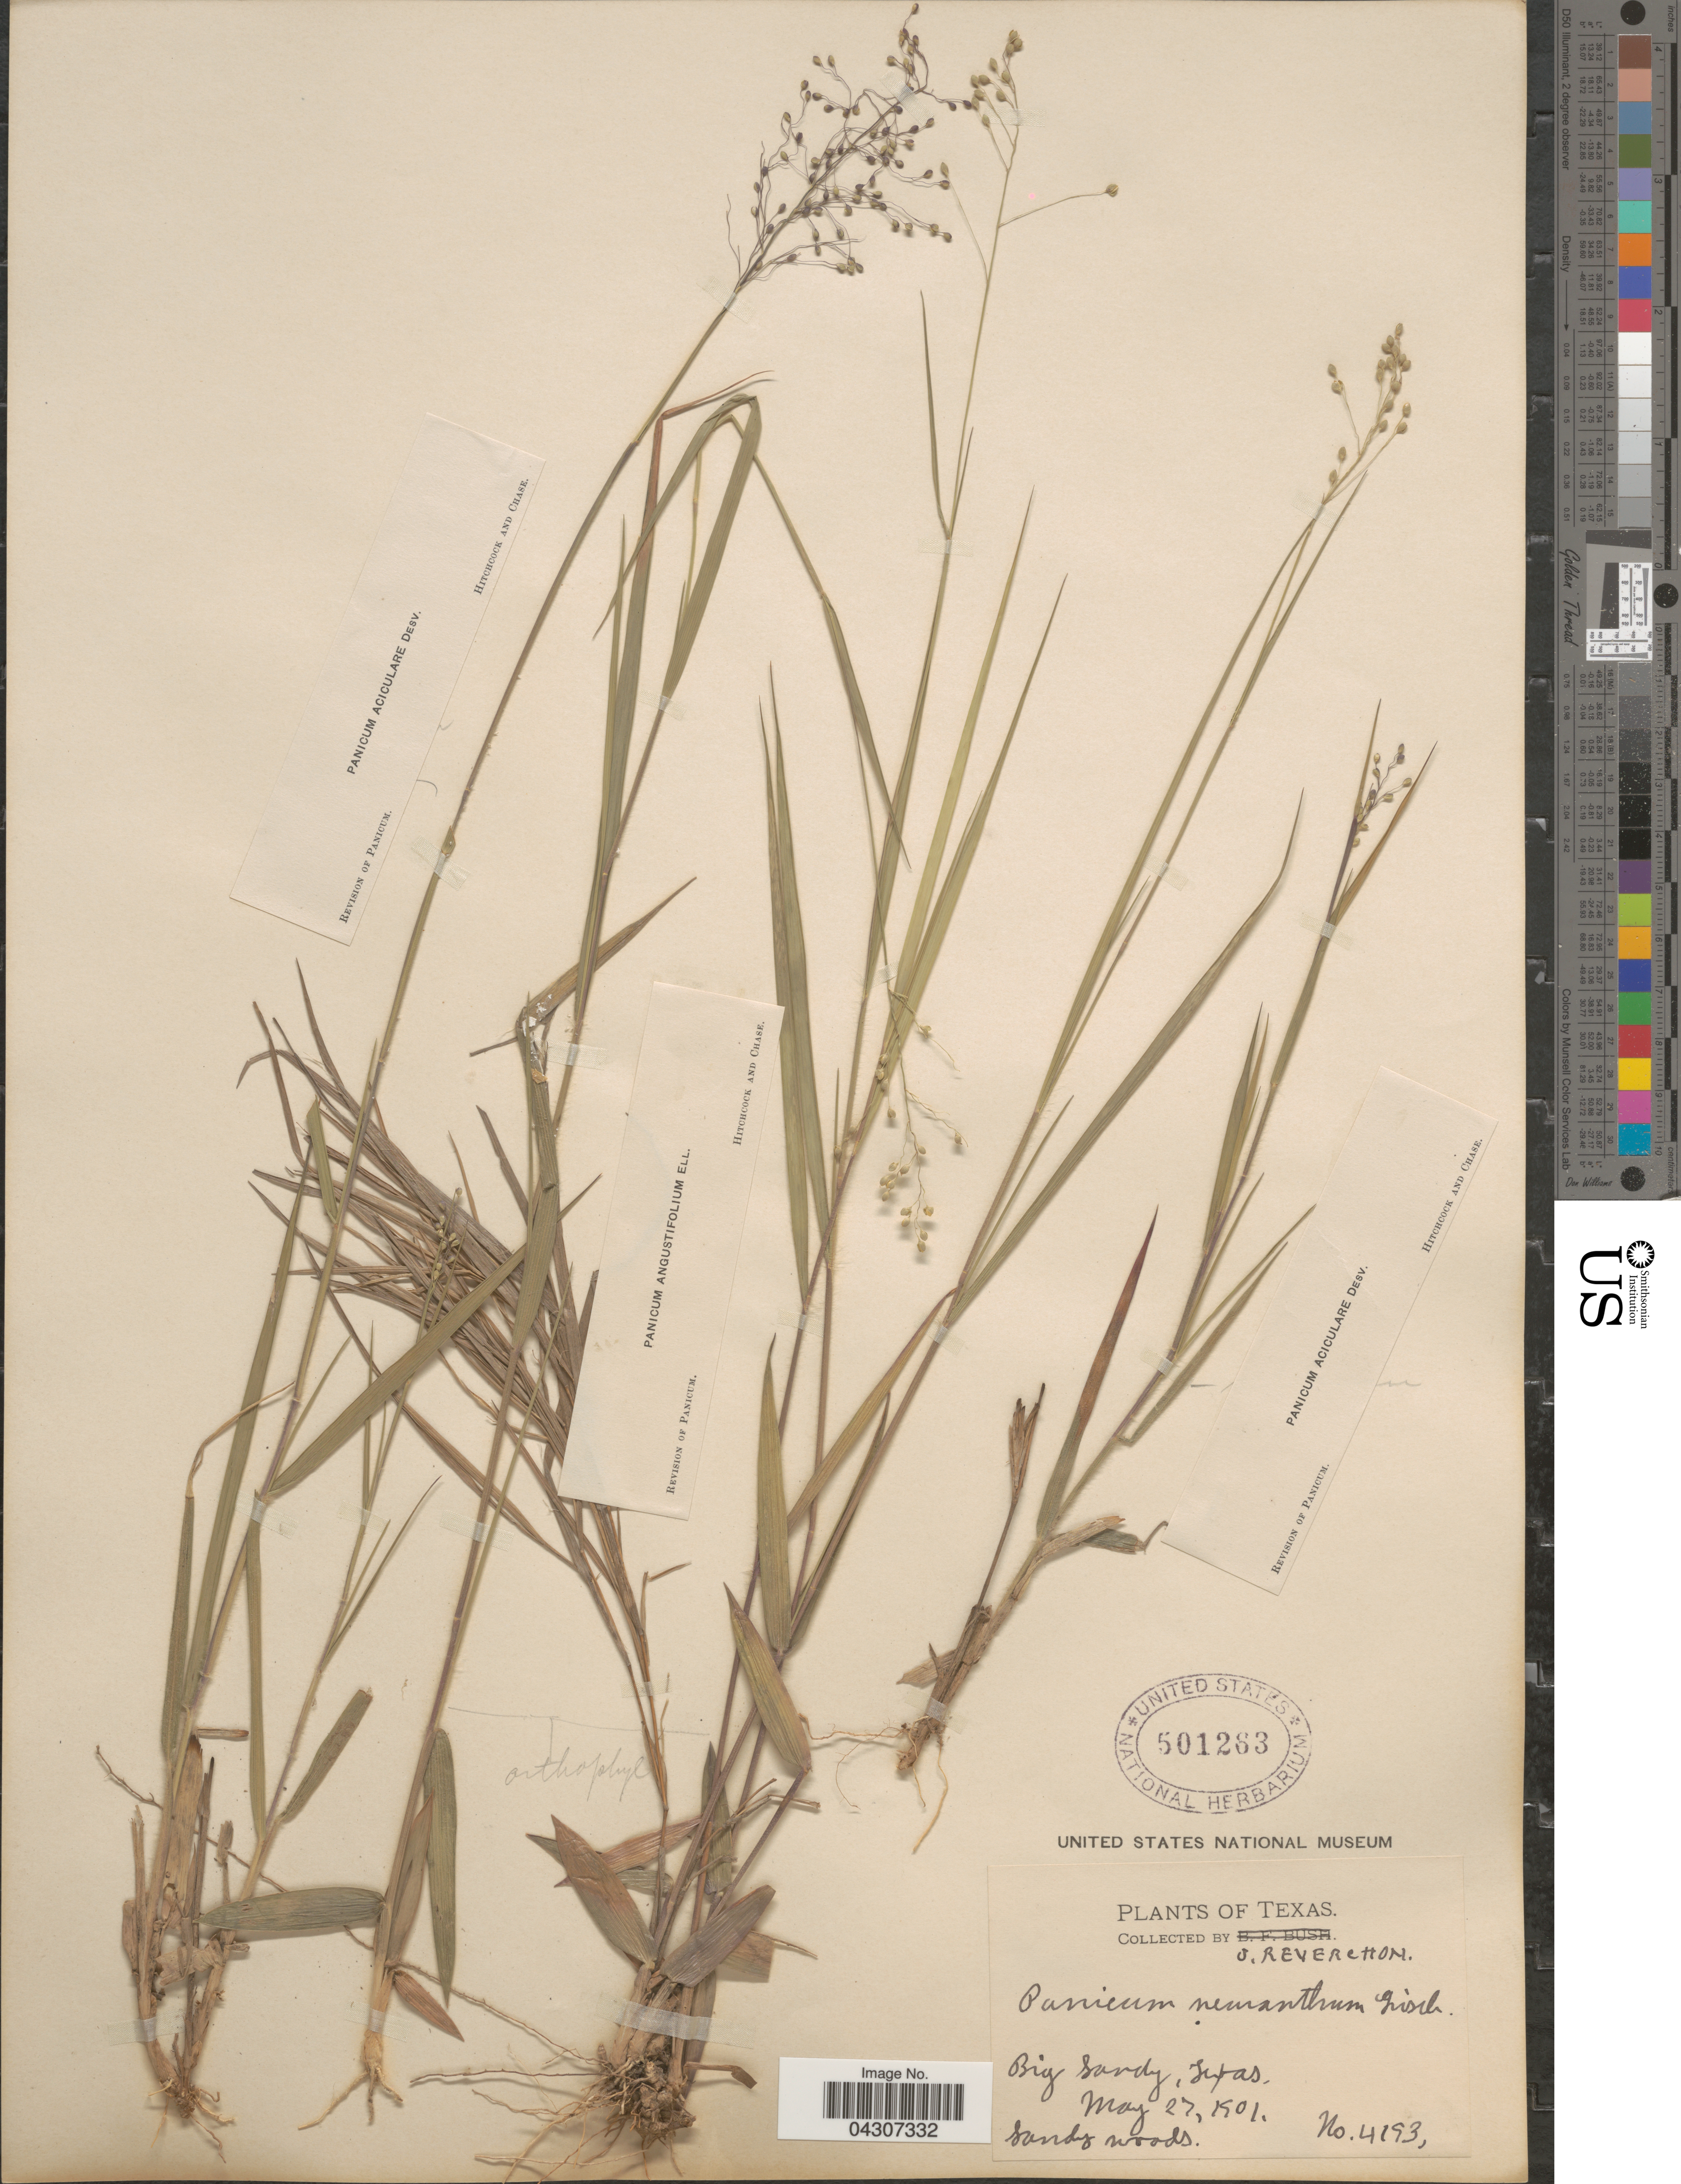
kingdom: Plantae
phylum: Tracheophyta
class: Liliopsida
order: Poales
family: Poaceae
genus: Dichanthelium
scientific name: Dichanthelium aciculare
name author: (Desv. ex Poir.) Gould & C.A. Clark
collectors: J. Reverchon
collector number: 4193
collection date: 1901-05-27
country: United States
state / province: Texas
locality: Big sandy.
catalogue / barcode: US 501263